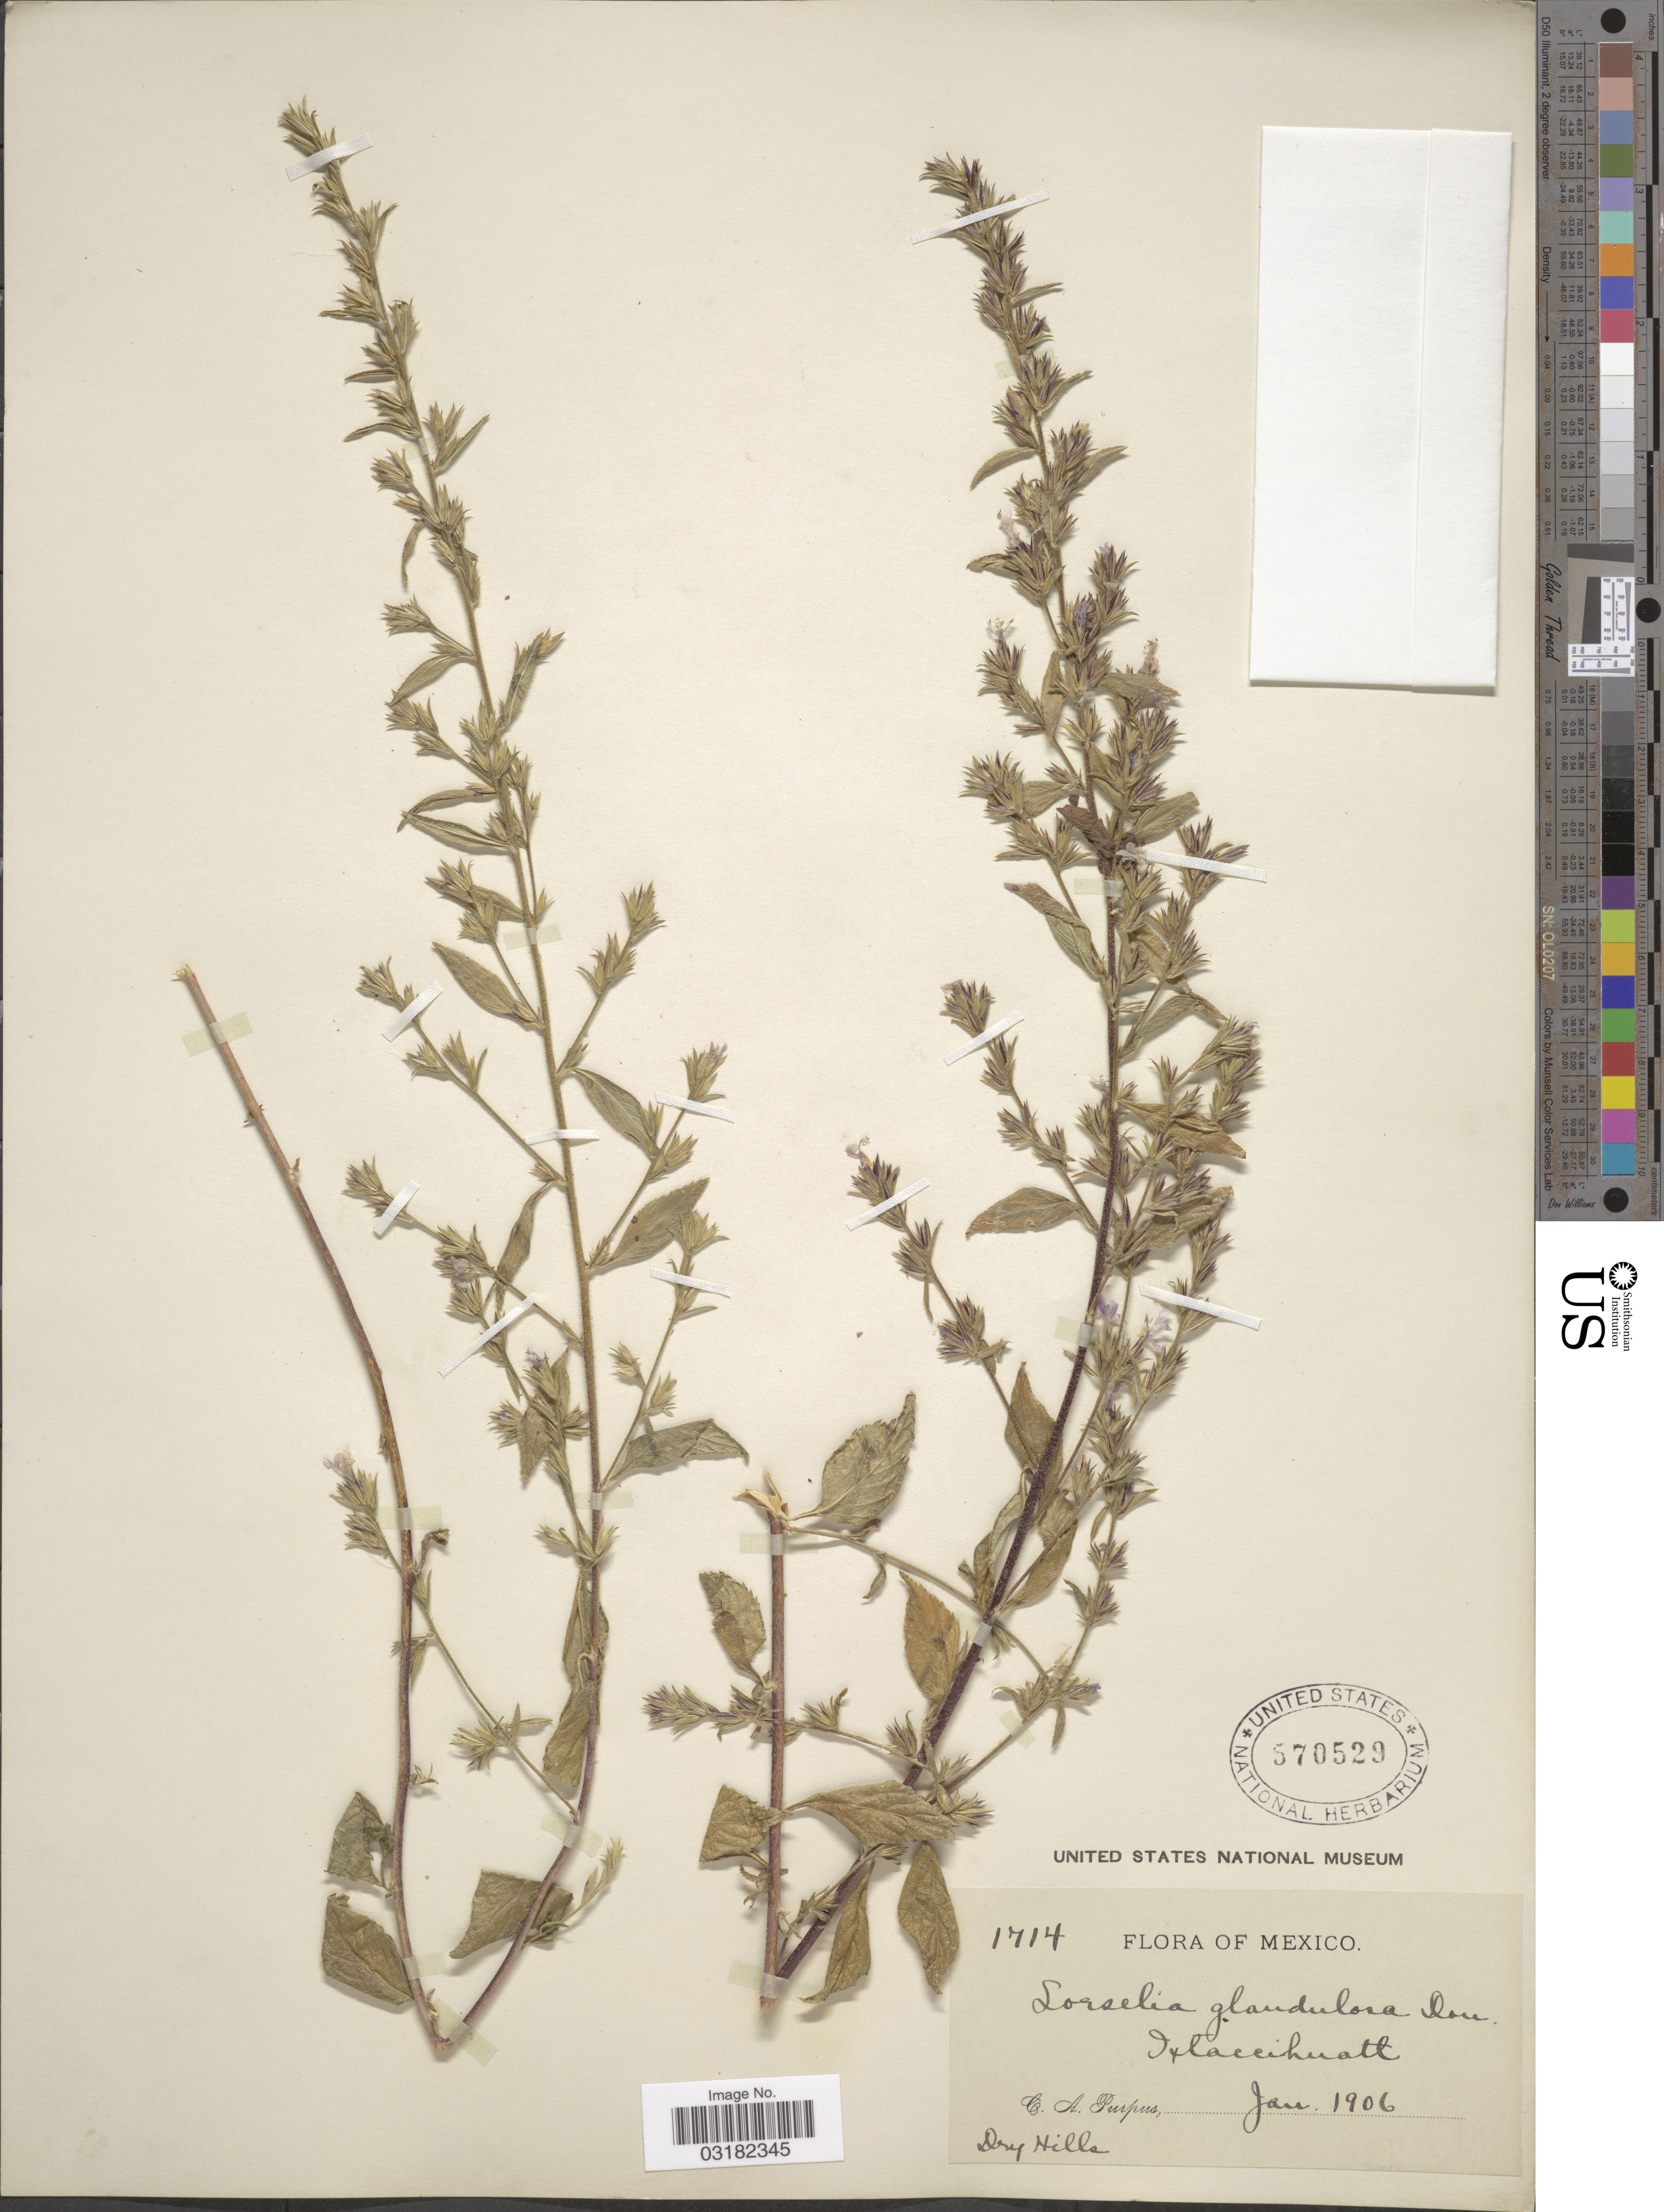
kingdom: Plantae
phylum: Tracheophyta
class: Magnoliopsida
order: Ericales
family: Polemoniaceae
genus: Loeselia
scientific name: Loeselia glandulosa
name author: (Cav.) G. Don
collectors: C. A. Purpus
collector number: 1714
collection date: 1906-01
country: Mexico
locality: Iztaccihuatl.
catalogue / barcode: US 570529